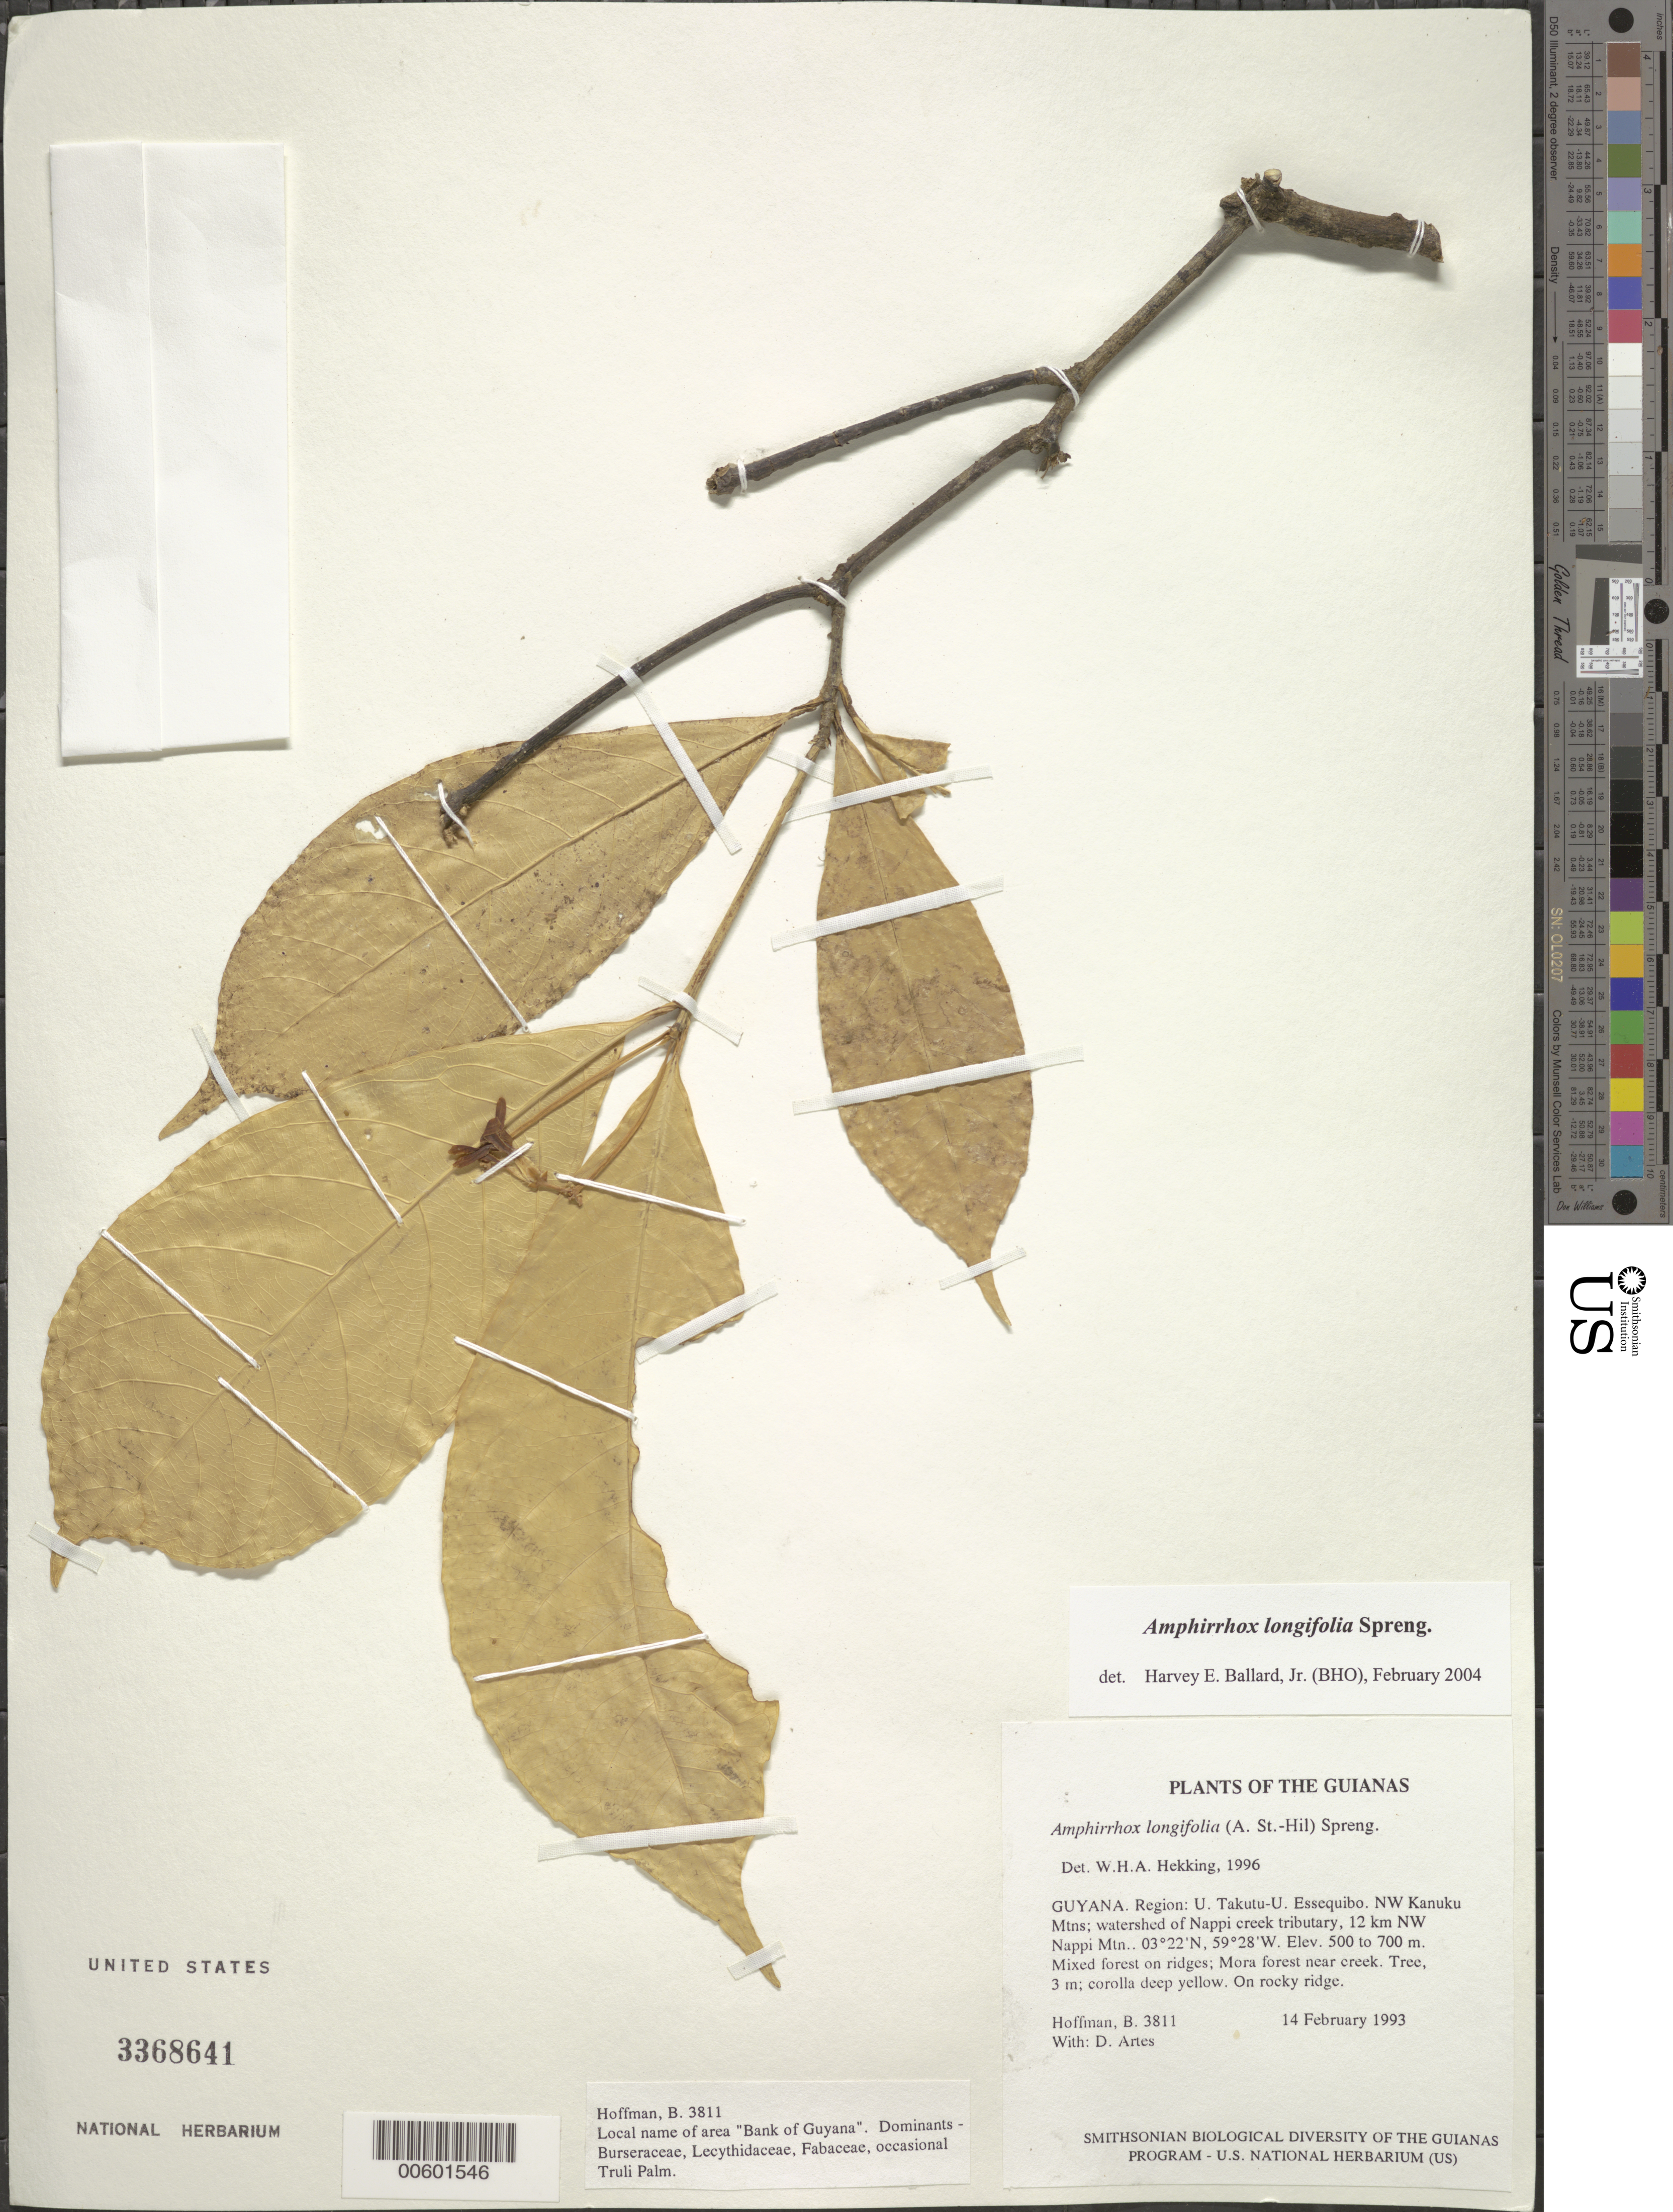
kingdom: Plantae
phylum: Tracheophyta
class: Magnoliopsida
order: Malpighiales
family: Violaceae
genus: Amphirrhox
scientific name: Amphirrhox longifolia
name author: (A. St.-Hil.) Spreng.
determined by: Ballard, Harvey E.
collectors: B. Hoffman & D. Artes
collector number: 3811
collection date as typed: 14 February 1993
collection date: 1993-02-14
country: Guyana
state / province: U. Takutu-U. Essequibo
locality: NW Kanuku Mountains; watershed of Nappi creek tributary, 12 km NE of Nappi Mountain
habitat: Mixed forest on ridges; Mora forest near creek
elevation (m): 500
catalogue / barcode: US 3368641